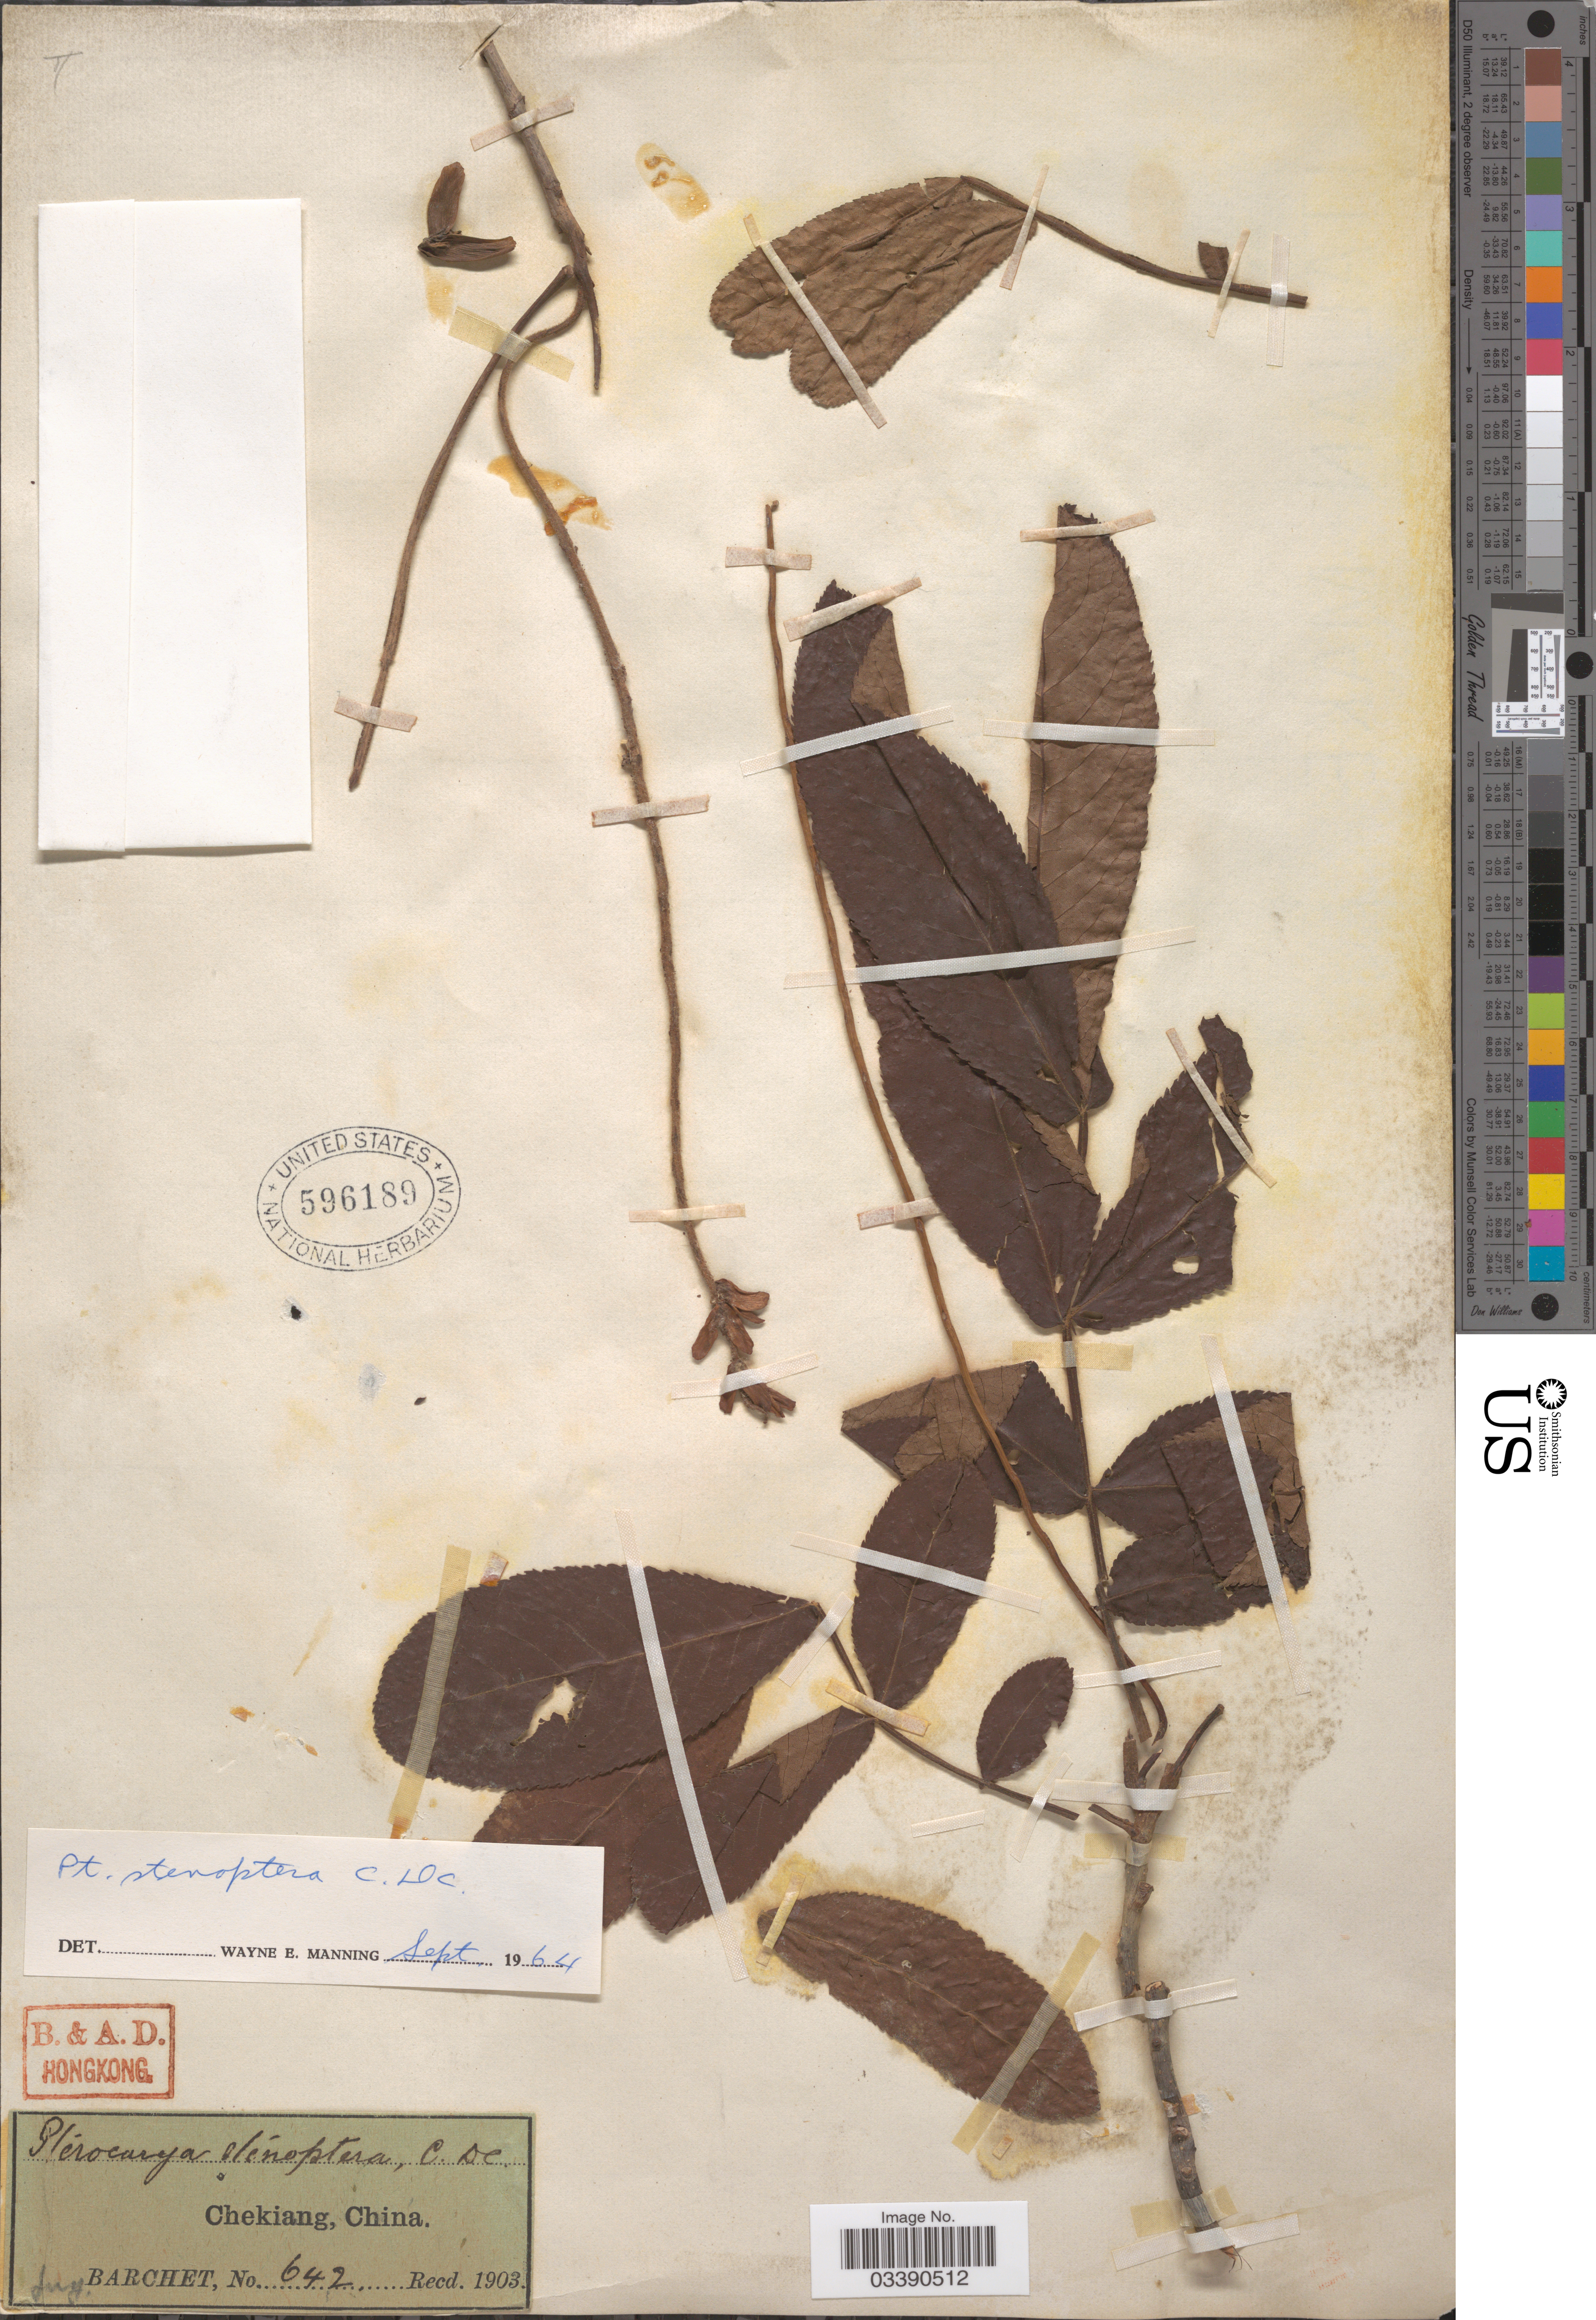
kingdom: Plantae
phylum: Tracheophyta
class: Magnoliopsida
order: Fagales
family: Juglandaceae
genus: Pterocarya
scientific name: Pterocarya stenoptera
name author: C. DC.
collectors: Barchet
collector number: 642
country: China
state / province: Zhejiang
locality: Chekiang.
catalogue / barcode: US 596189